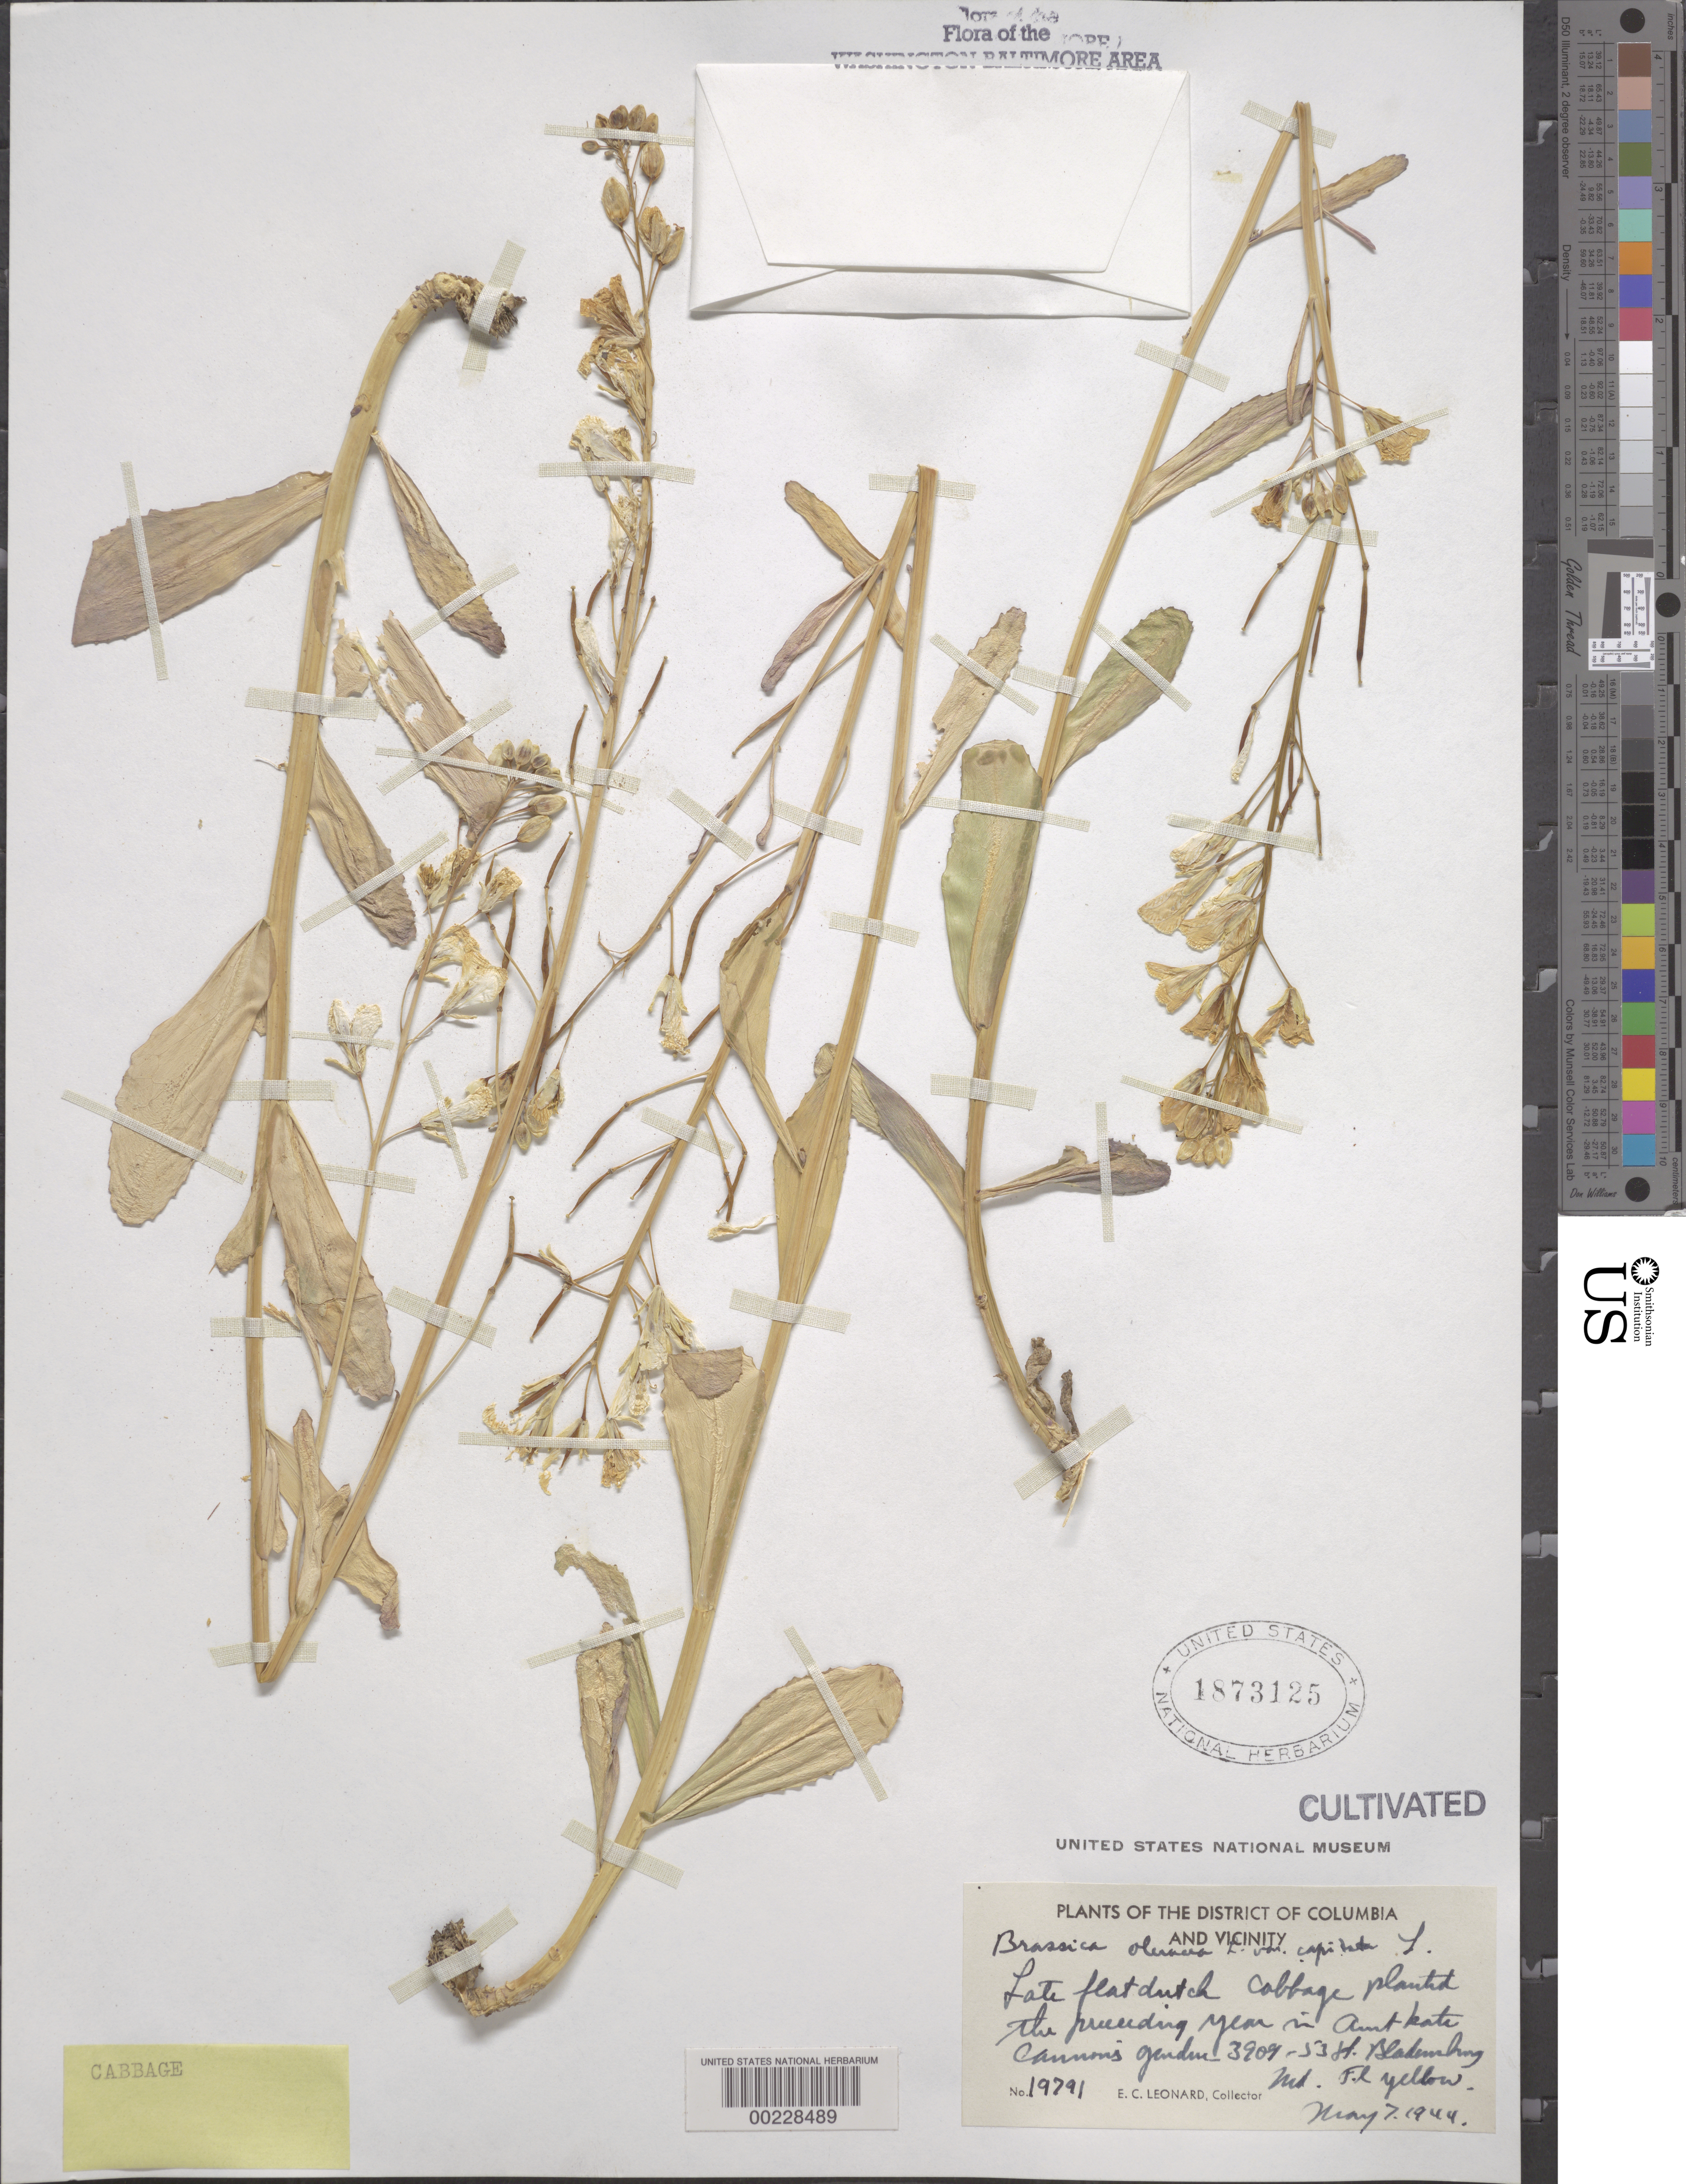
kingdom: Plantae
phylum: Tracheophyta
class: Magnoliopsida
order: Brassicales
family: Brassicaceae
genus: Brassica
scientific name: Brassica oleracea var. capitata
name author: L.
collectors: E. C. Leonard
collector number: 19791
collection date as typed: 07 May 1944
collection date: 1944-05-07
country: United States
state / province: Maryland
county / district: Prince George's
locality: Bladensburg, 3909 53 St, Aunt Kate Cannon's garden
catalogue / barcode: US 1873125